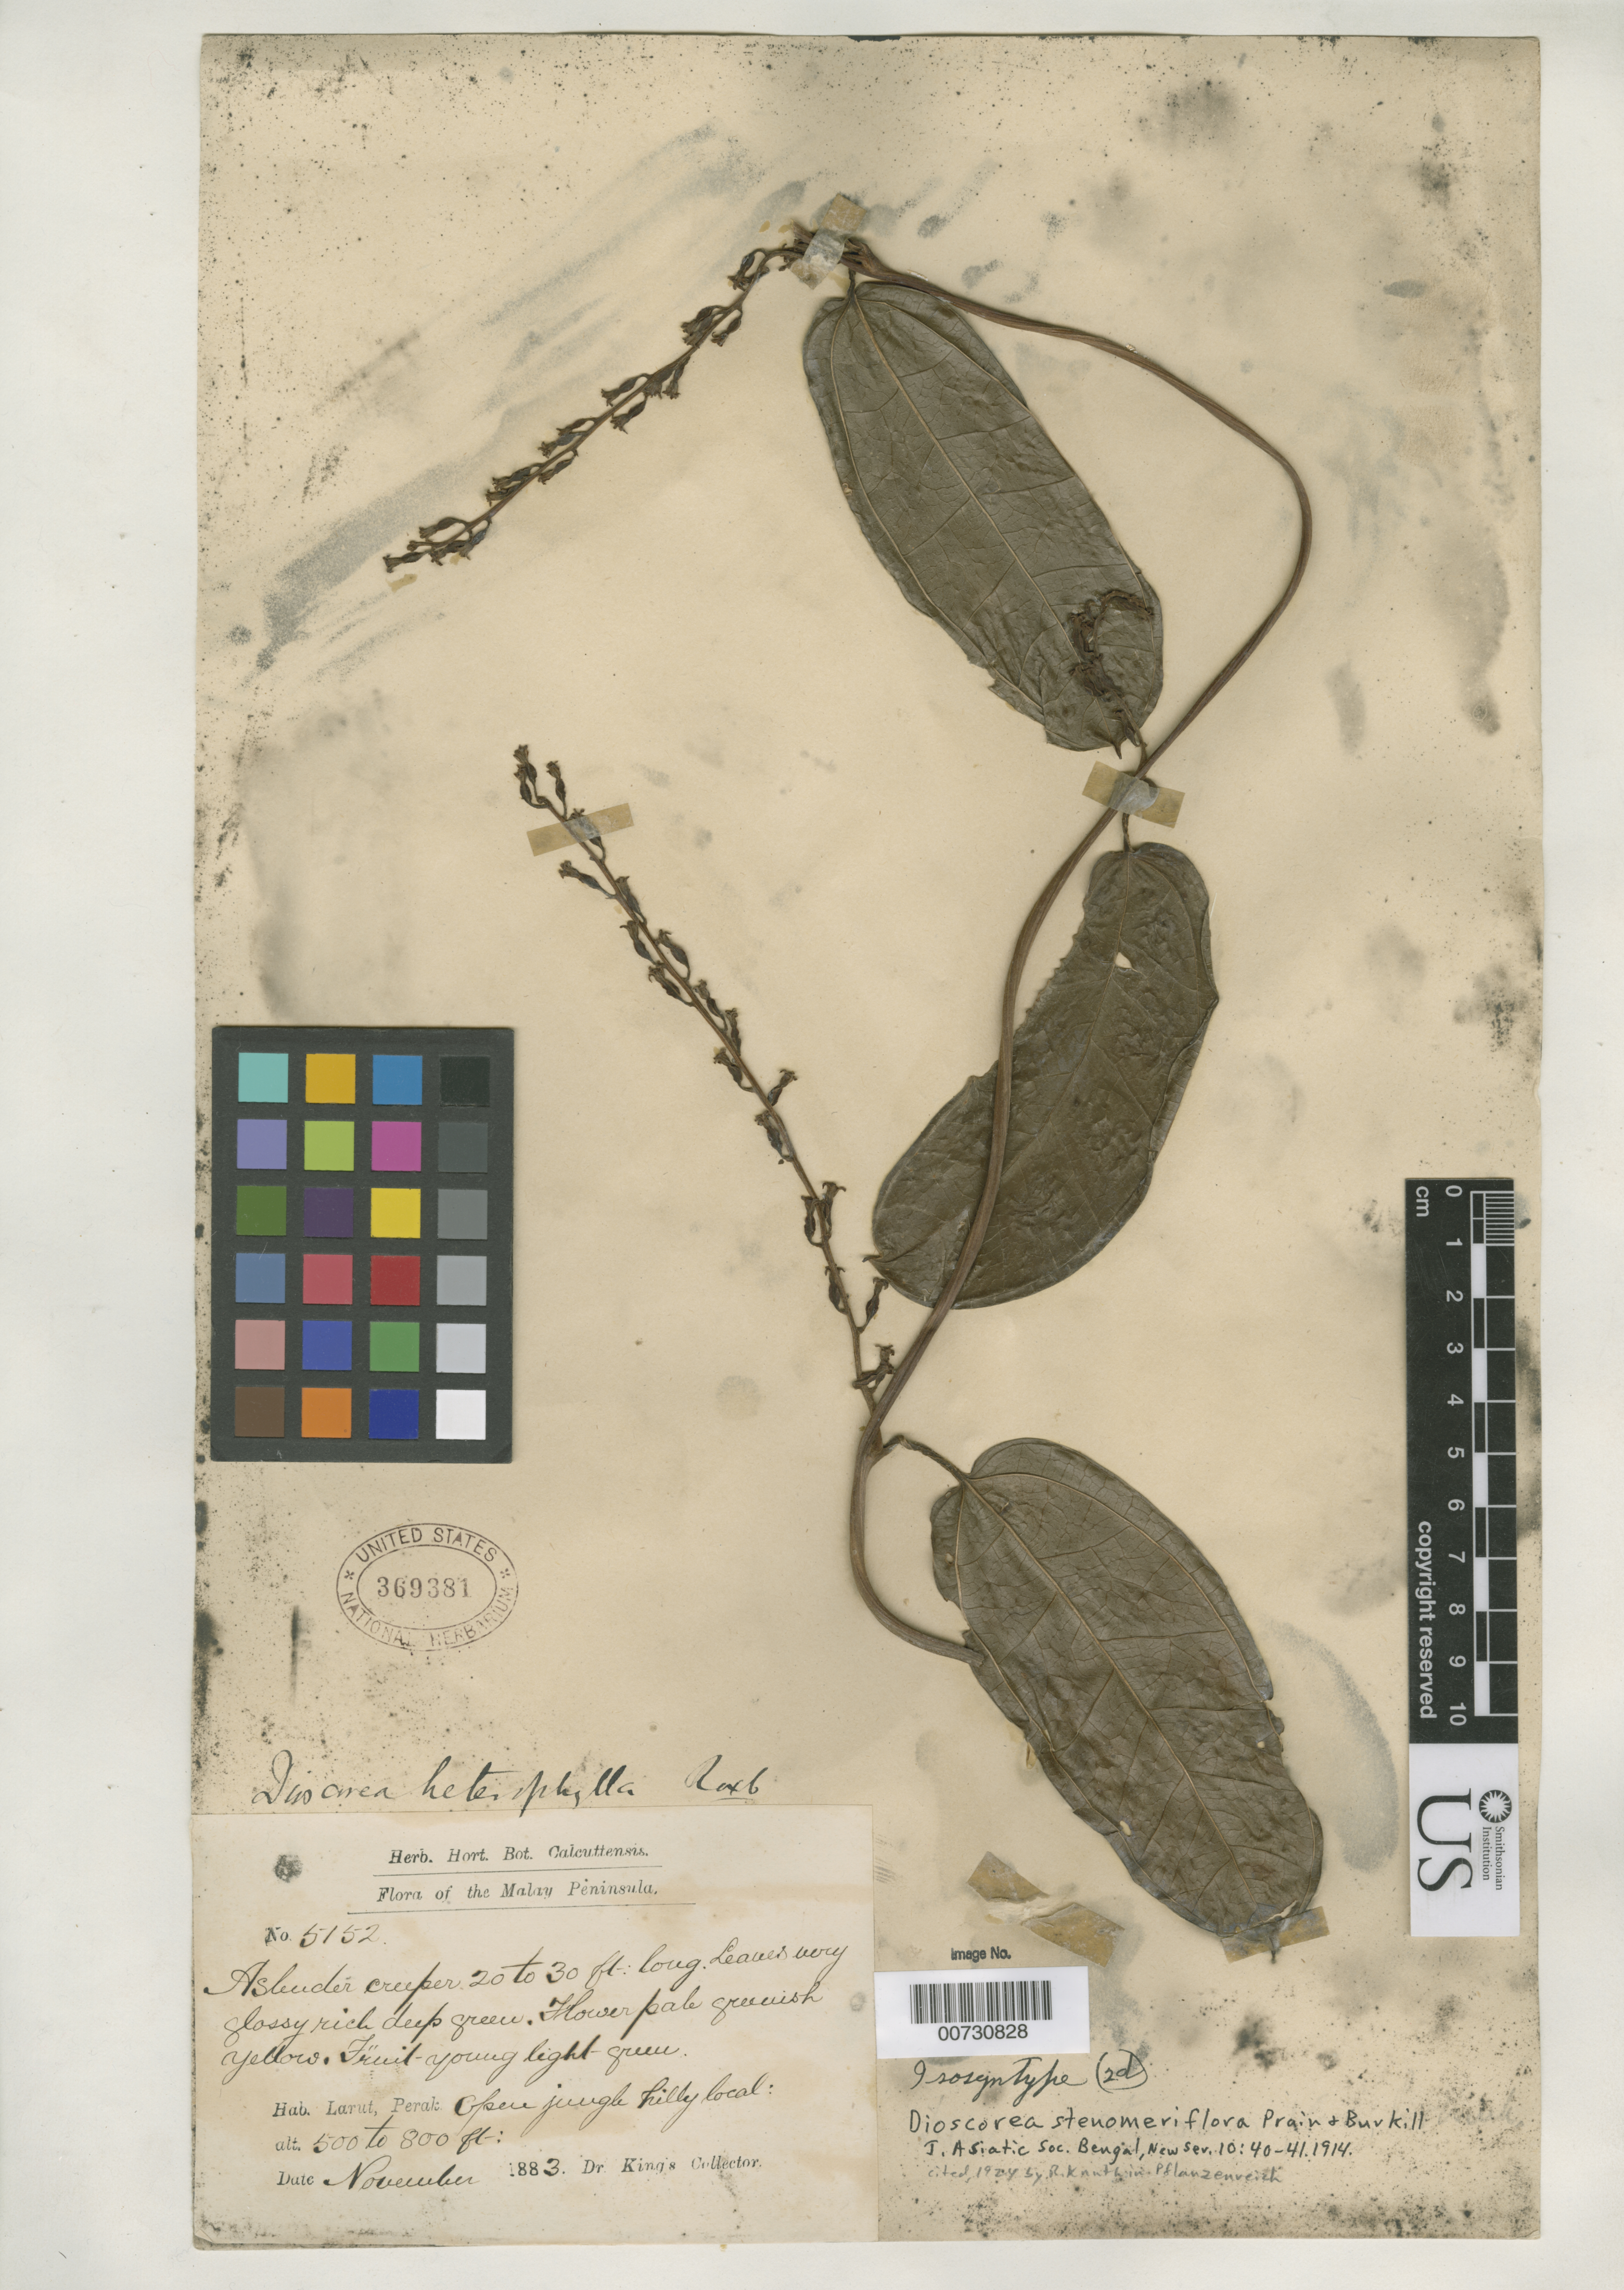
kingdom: Plantae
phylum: Tracheophyta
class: Liliopsida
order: Dioscoreales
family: Dioscoreaceae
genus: Dioscorea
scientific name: Dioscorea stenomeriflora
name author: Prain & Burkill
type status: Isosyntype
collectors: Dr. King's collector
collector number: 5152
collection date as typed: Nov 1883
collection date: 1883-11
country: Malaysia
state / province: Perak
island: Malay Peninsula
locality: Larut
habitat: Open jungle hilly local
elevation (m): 152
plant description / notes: Collection (not US sheet) cited by Knuth, 1924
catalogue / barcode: US 369381